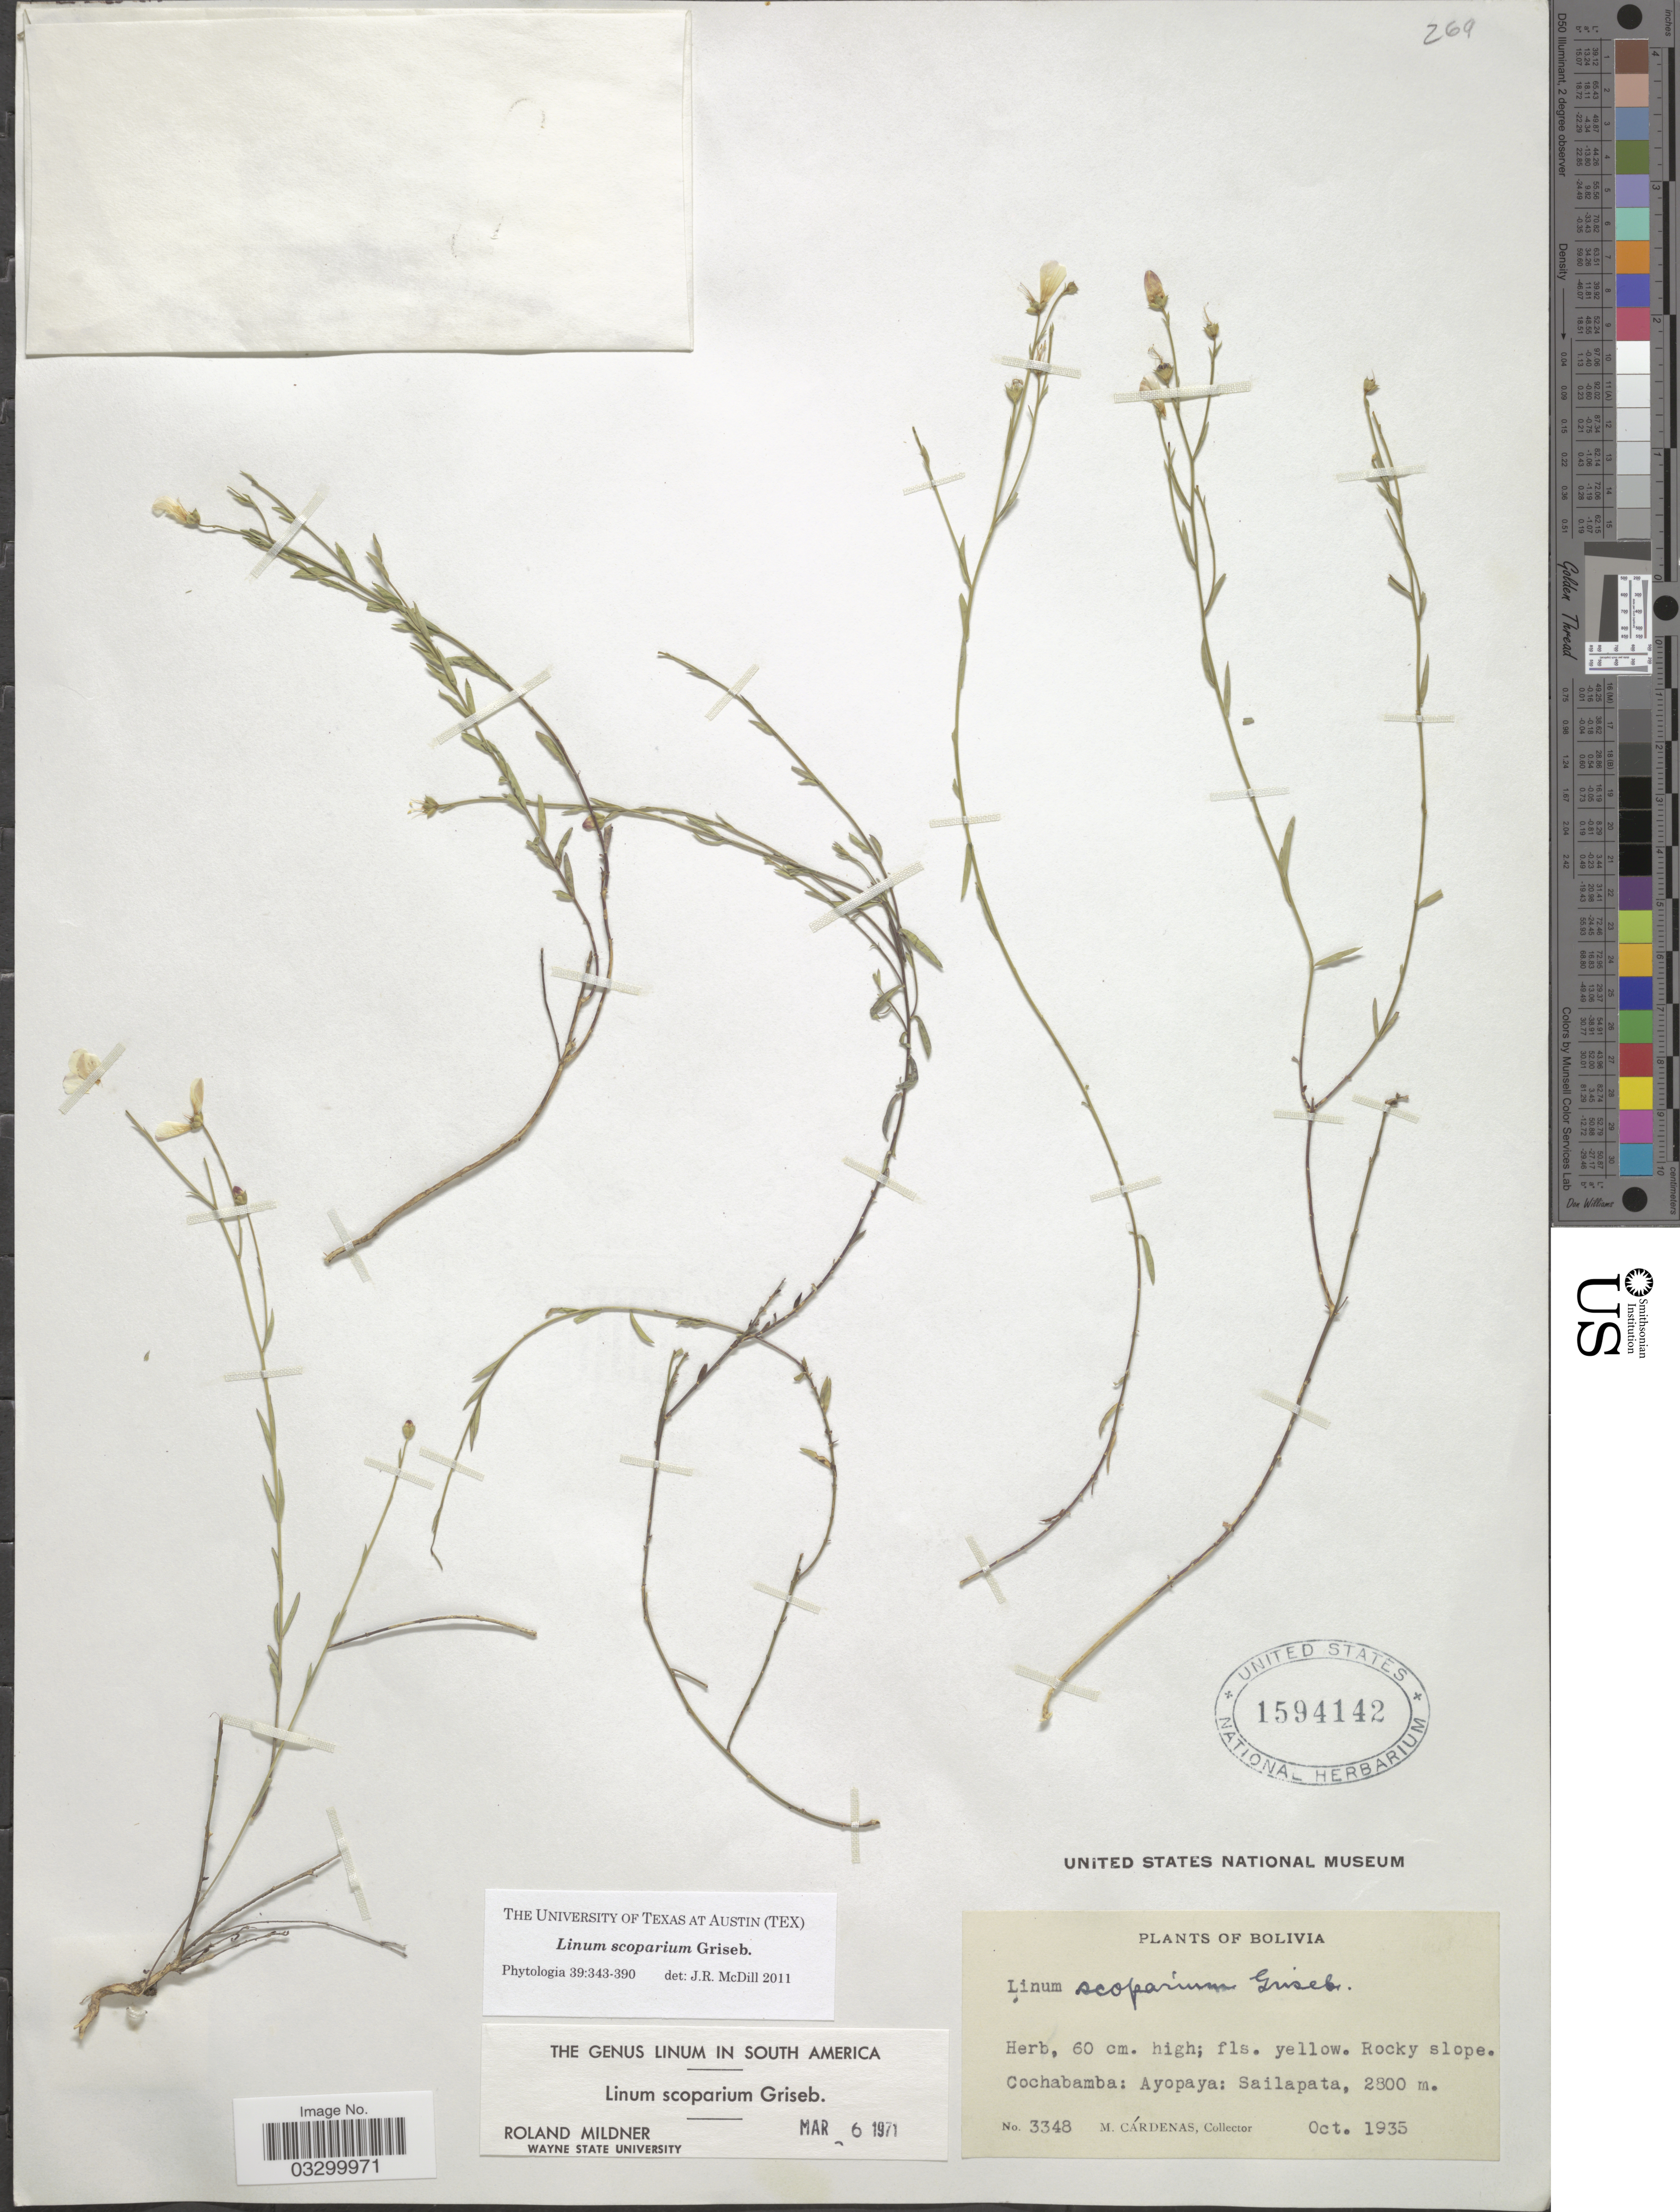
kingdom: Plantae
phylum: Tracheophyta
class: Magnoliopsida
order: Malpighiales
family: Linaceae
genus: Linum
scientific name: Linum scoparium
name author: Griseb.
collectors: M. Cárdenas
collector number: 3348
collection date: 1935-10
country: Bolivia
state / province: Cochabamba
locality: Cochabamba: Ayopaya: Sailapata.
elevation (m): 2800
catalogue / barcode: US 1594142